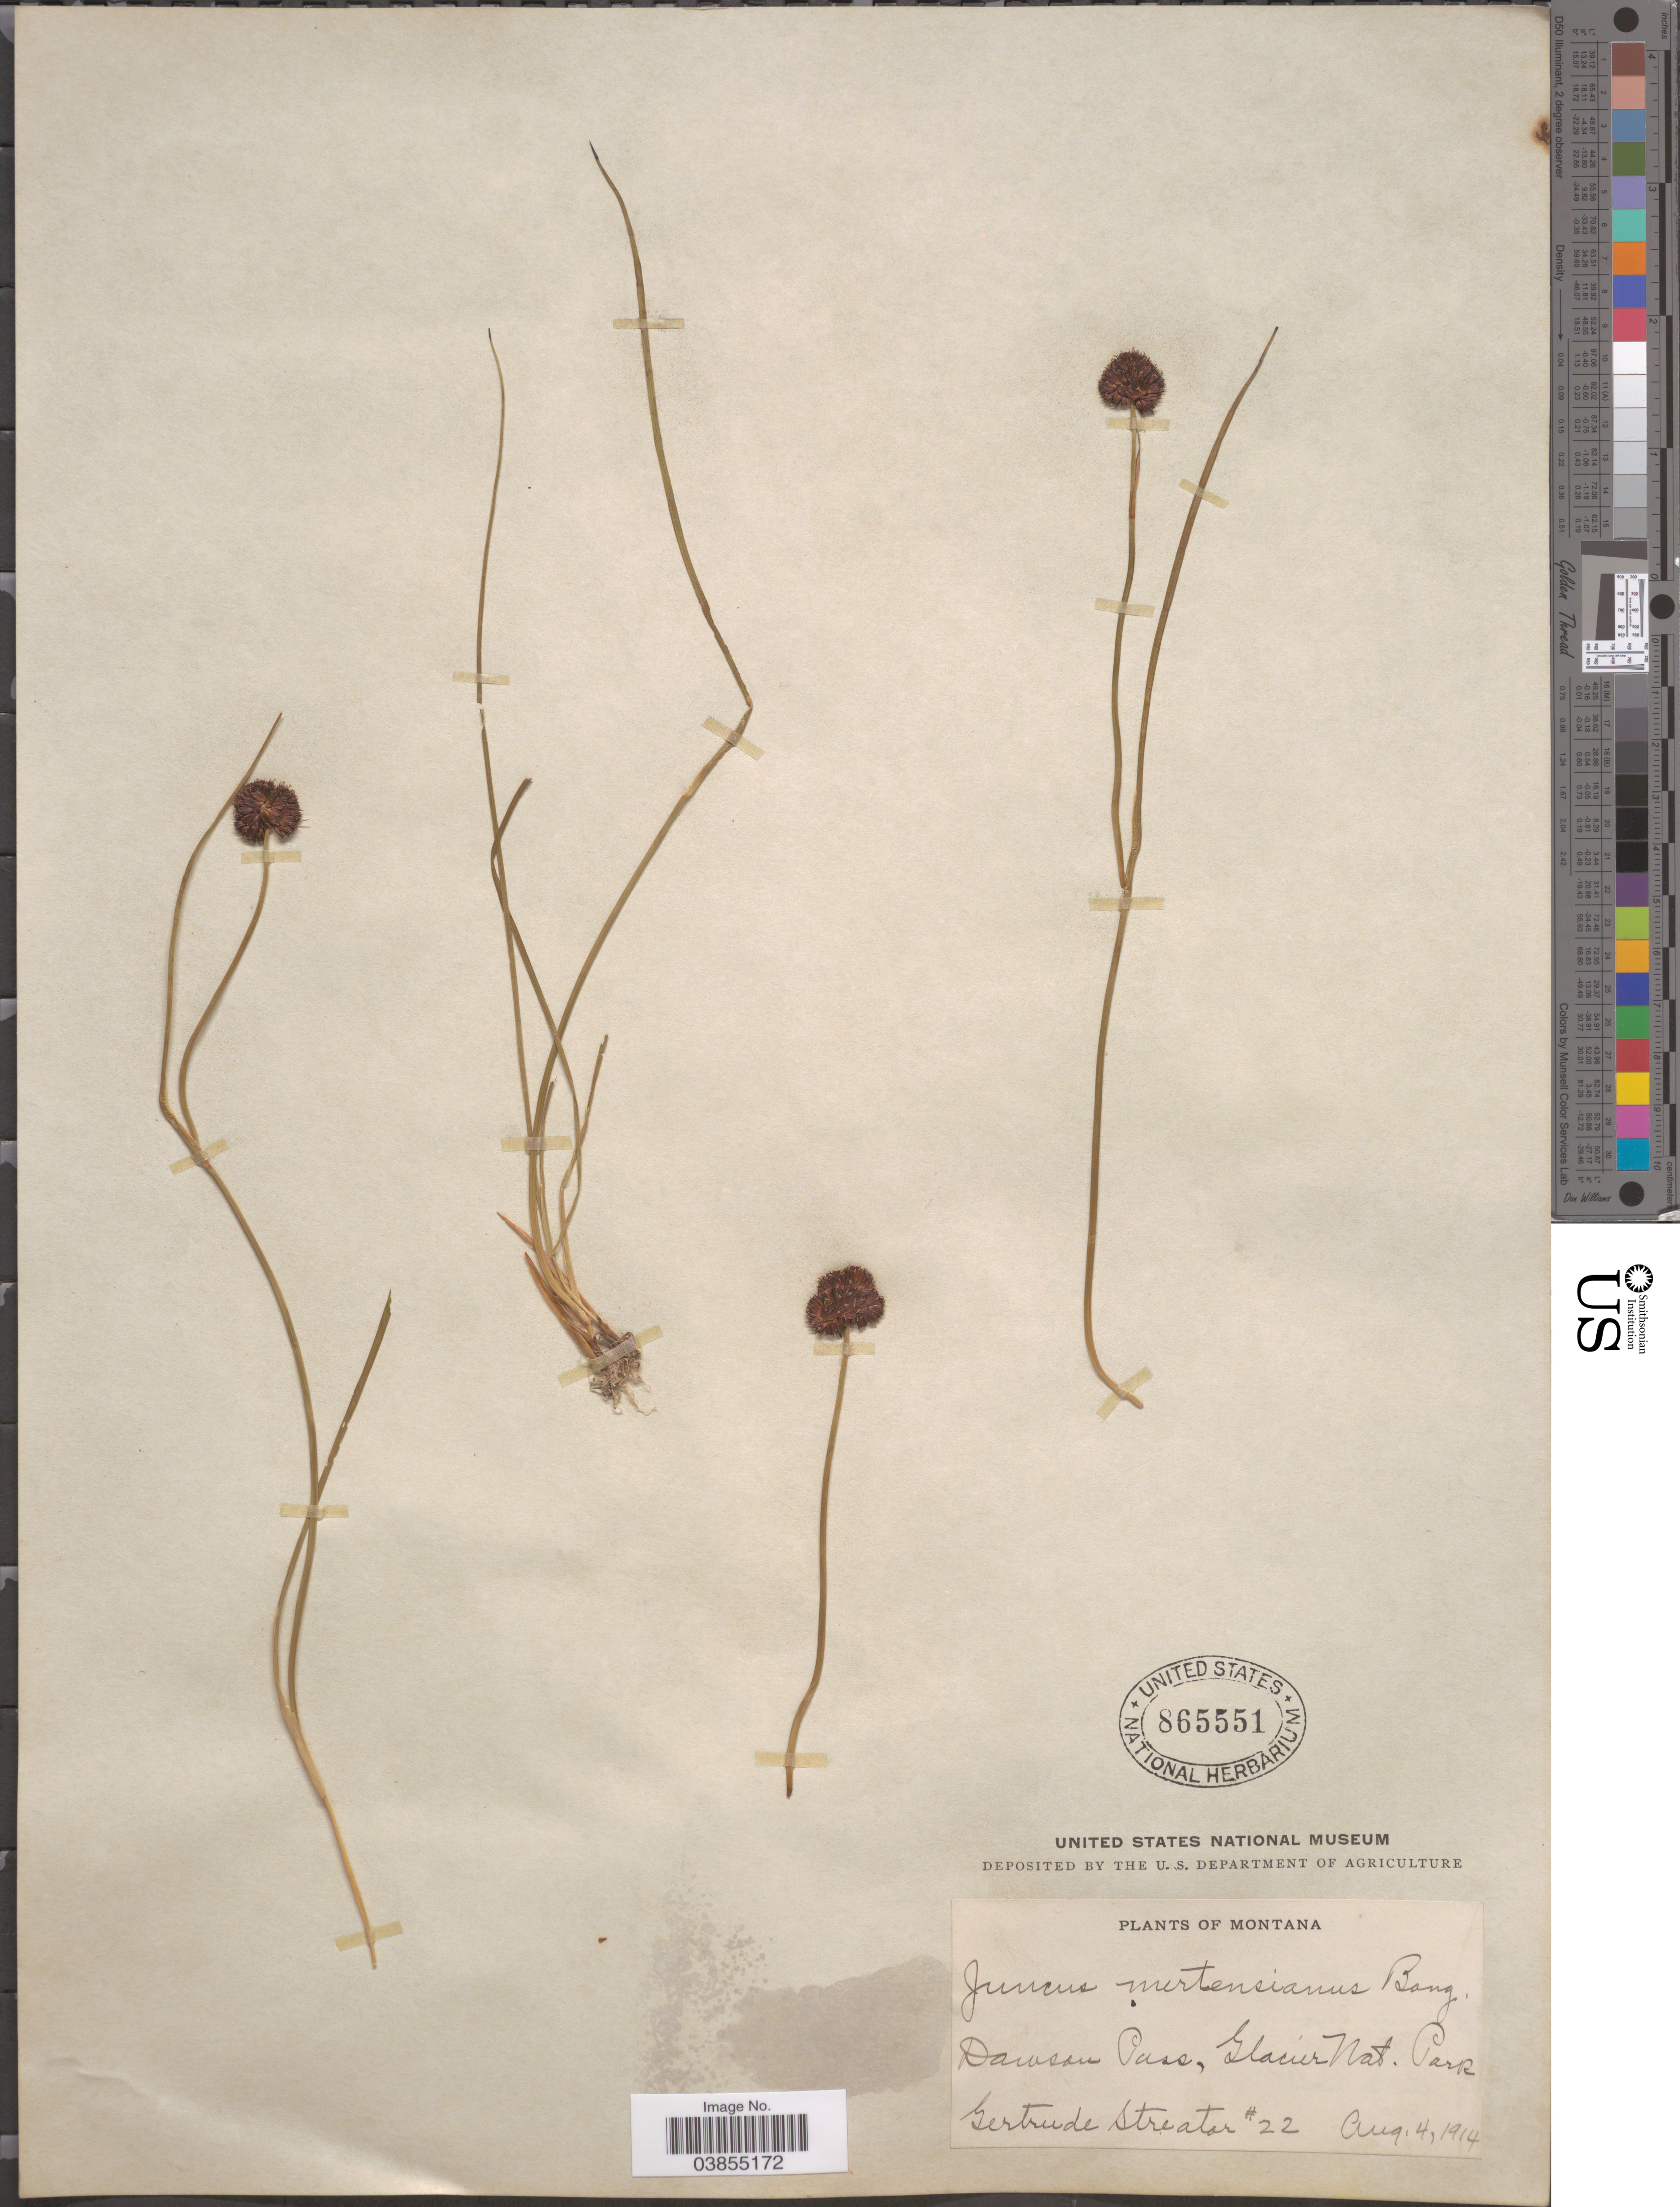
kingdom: Plantae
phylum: Tracheophyta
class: Liliopsida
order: Poales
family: Juncaceae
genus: Juncus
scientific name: Juncus mertensianus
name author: Bong.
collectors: G. Streator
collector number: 22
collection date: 1914-08-04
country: United States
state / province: Montana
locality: Dawson Pass, Glacier Nat. Park.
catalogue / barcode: US 865551